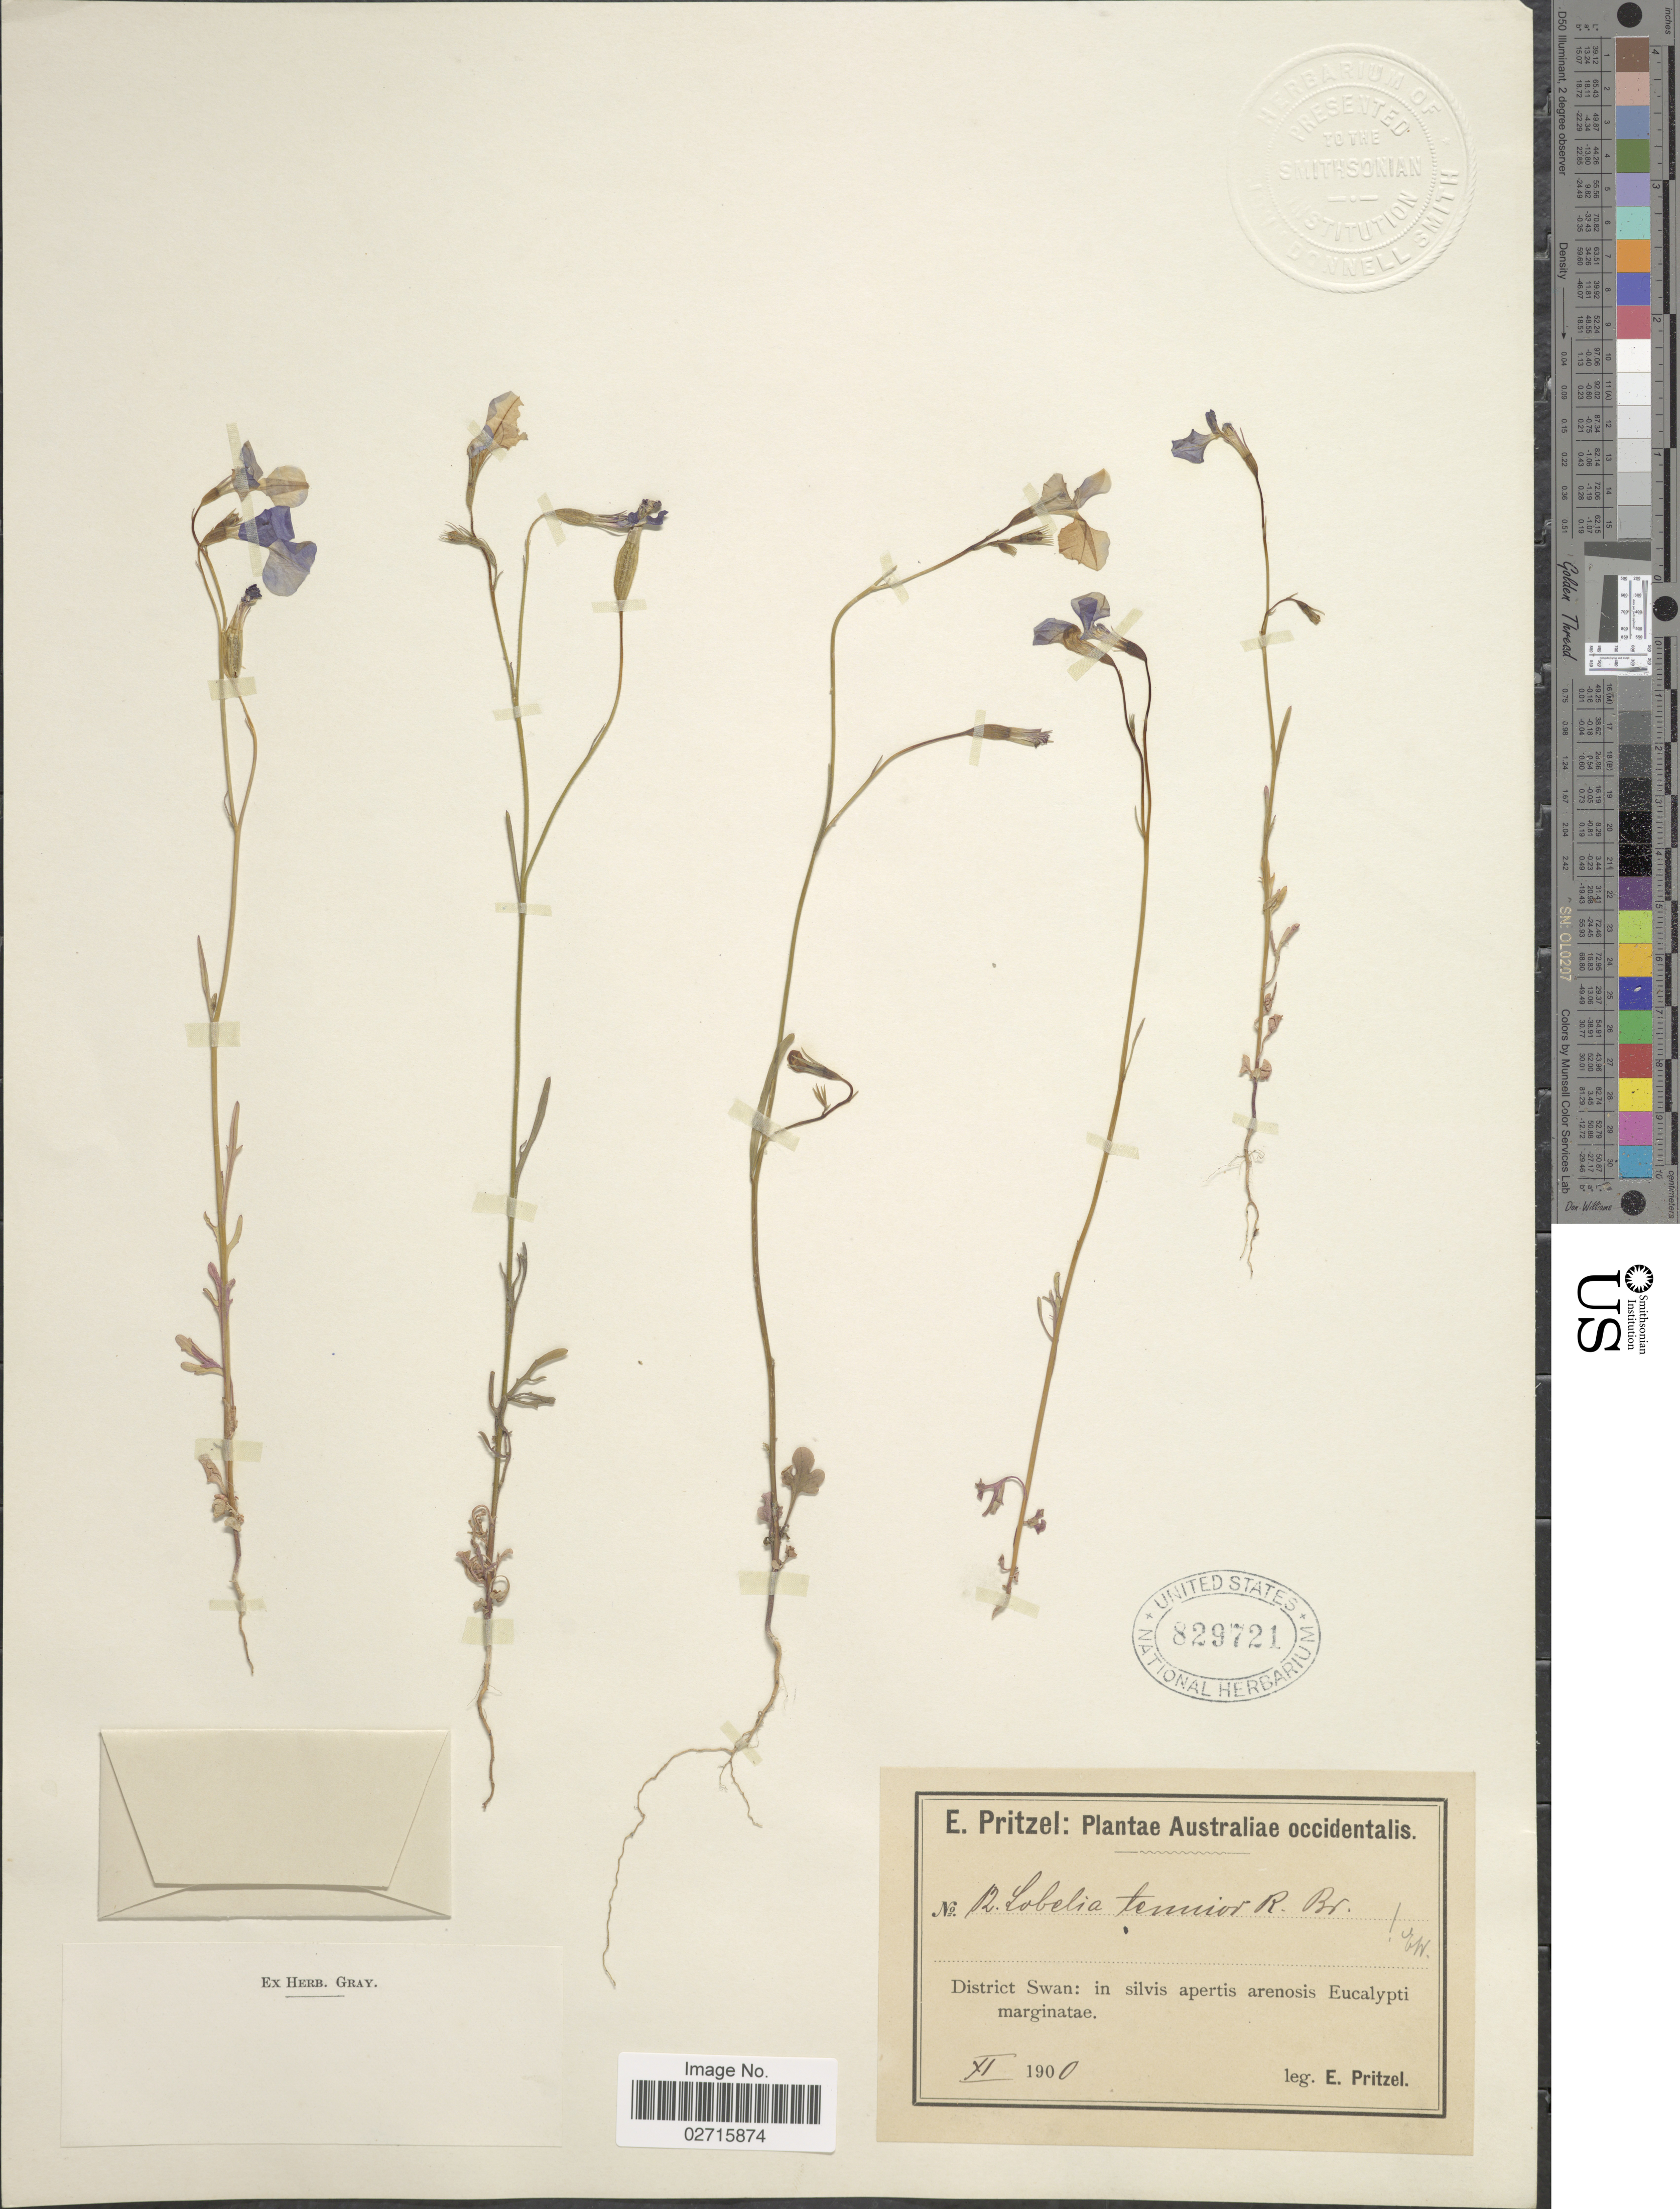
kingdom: Plantae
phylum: Tracheophyta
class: Magnoliopsida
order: Asterales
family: Campanulaceae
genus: Lobelia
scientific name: Lobelia tenuior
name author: R. Br.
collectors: E. G. Pritzel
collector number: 12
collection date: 1900-11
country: Australia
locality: Australiae occidentalis, District Swan: in silvis apertis arenosis Eucalypti marginatae.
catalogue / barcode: US 829721